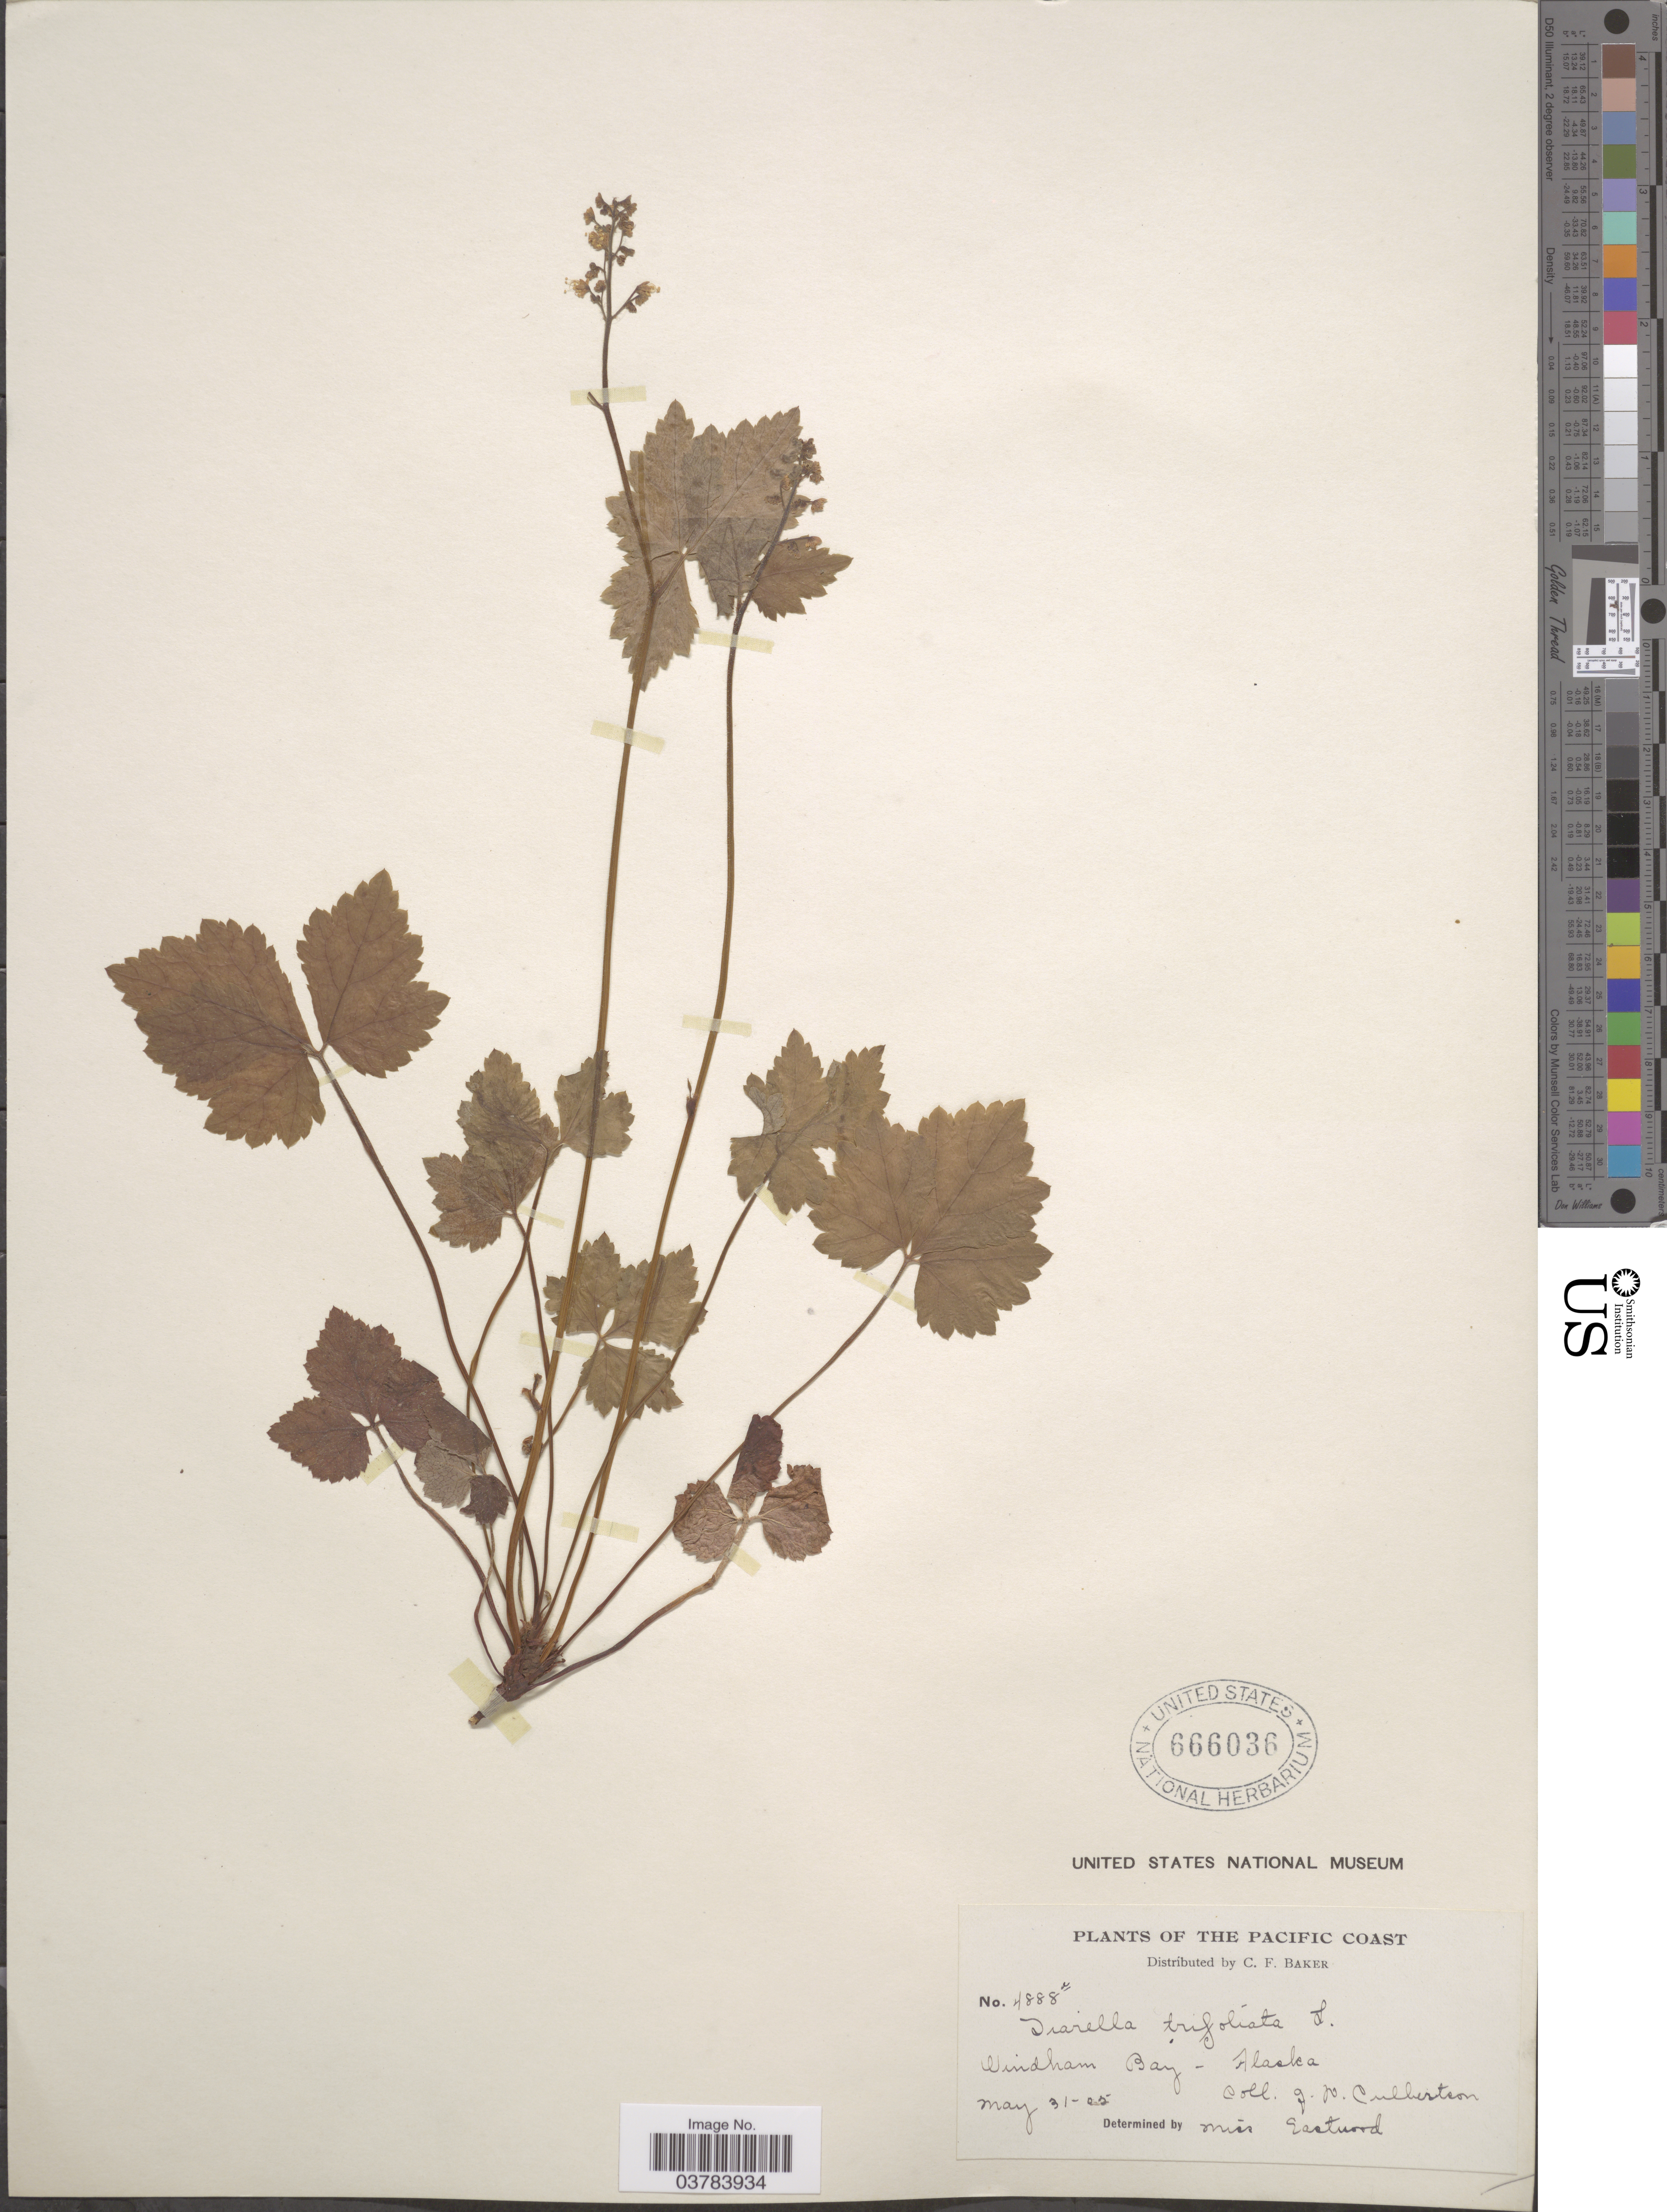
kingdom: Plantae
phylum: Tracheophyta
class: Magnoliopsida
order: Saxifragales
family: Saxifragaceae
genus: Tiarella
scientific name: Tiarella trifoliata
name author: L.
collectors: J. Culbertson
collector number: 4888a*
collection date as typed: Transcribed d/m/y: 31/5/5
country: United States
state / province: Alaska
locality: The Pacific Coast. Windham Bay.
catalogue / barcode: US 666036